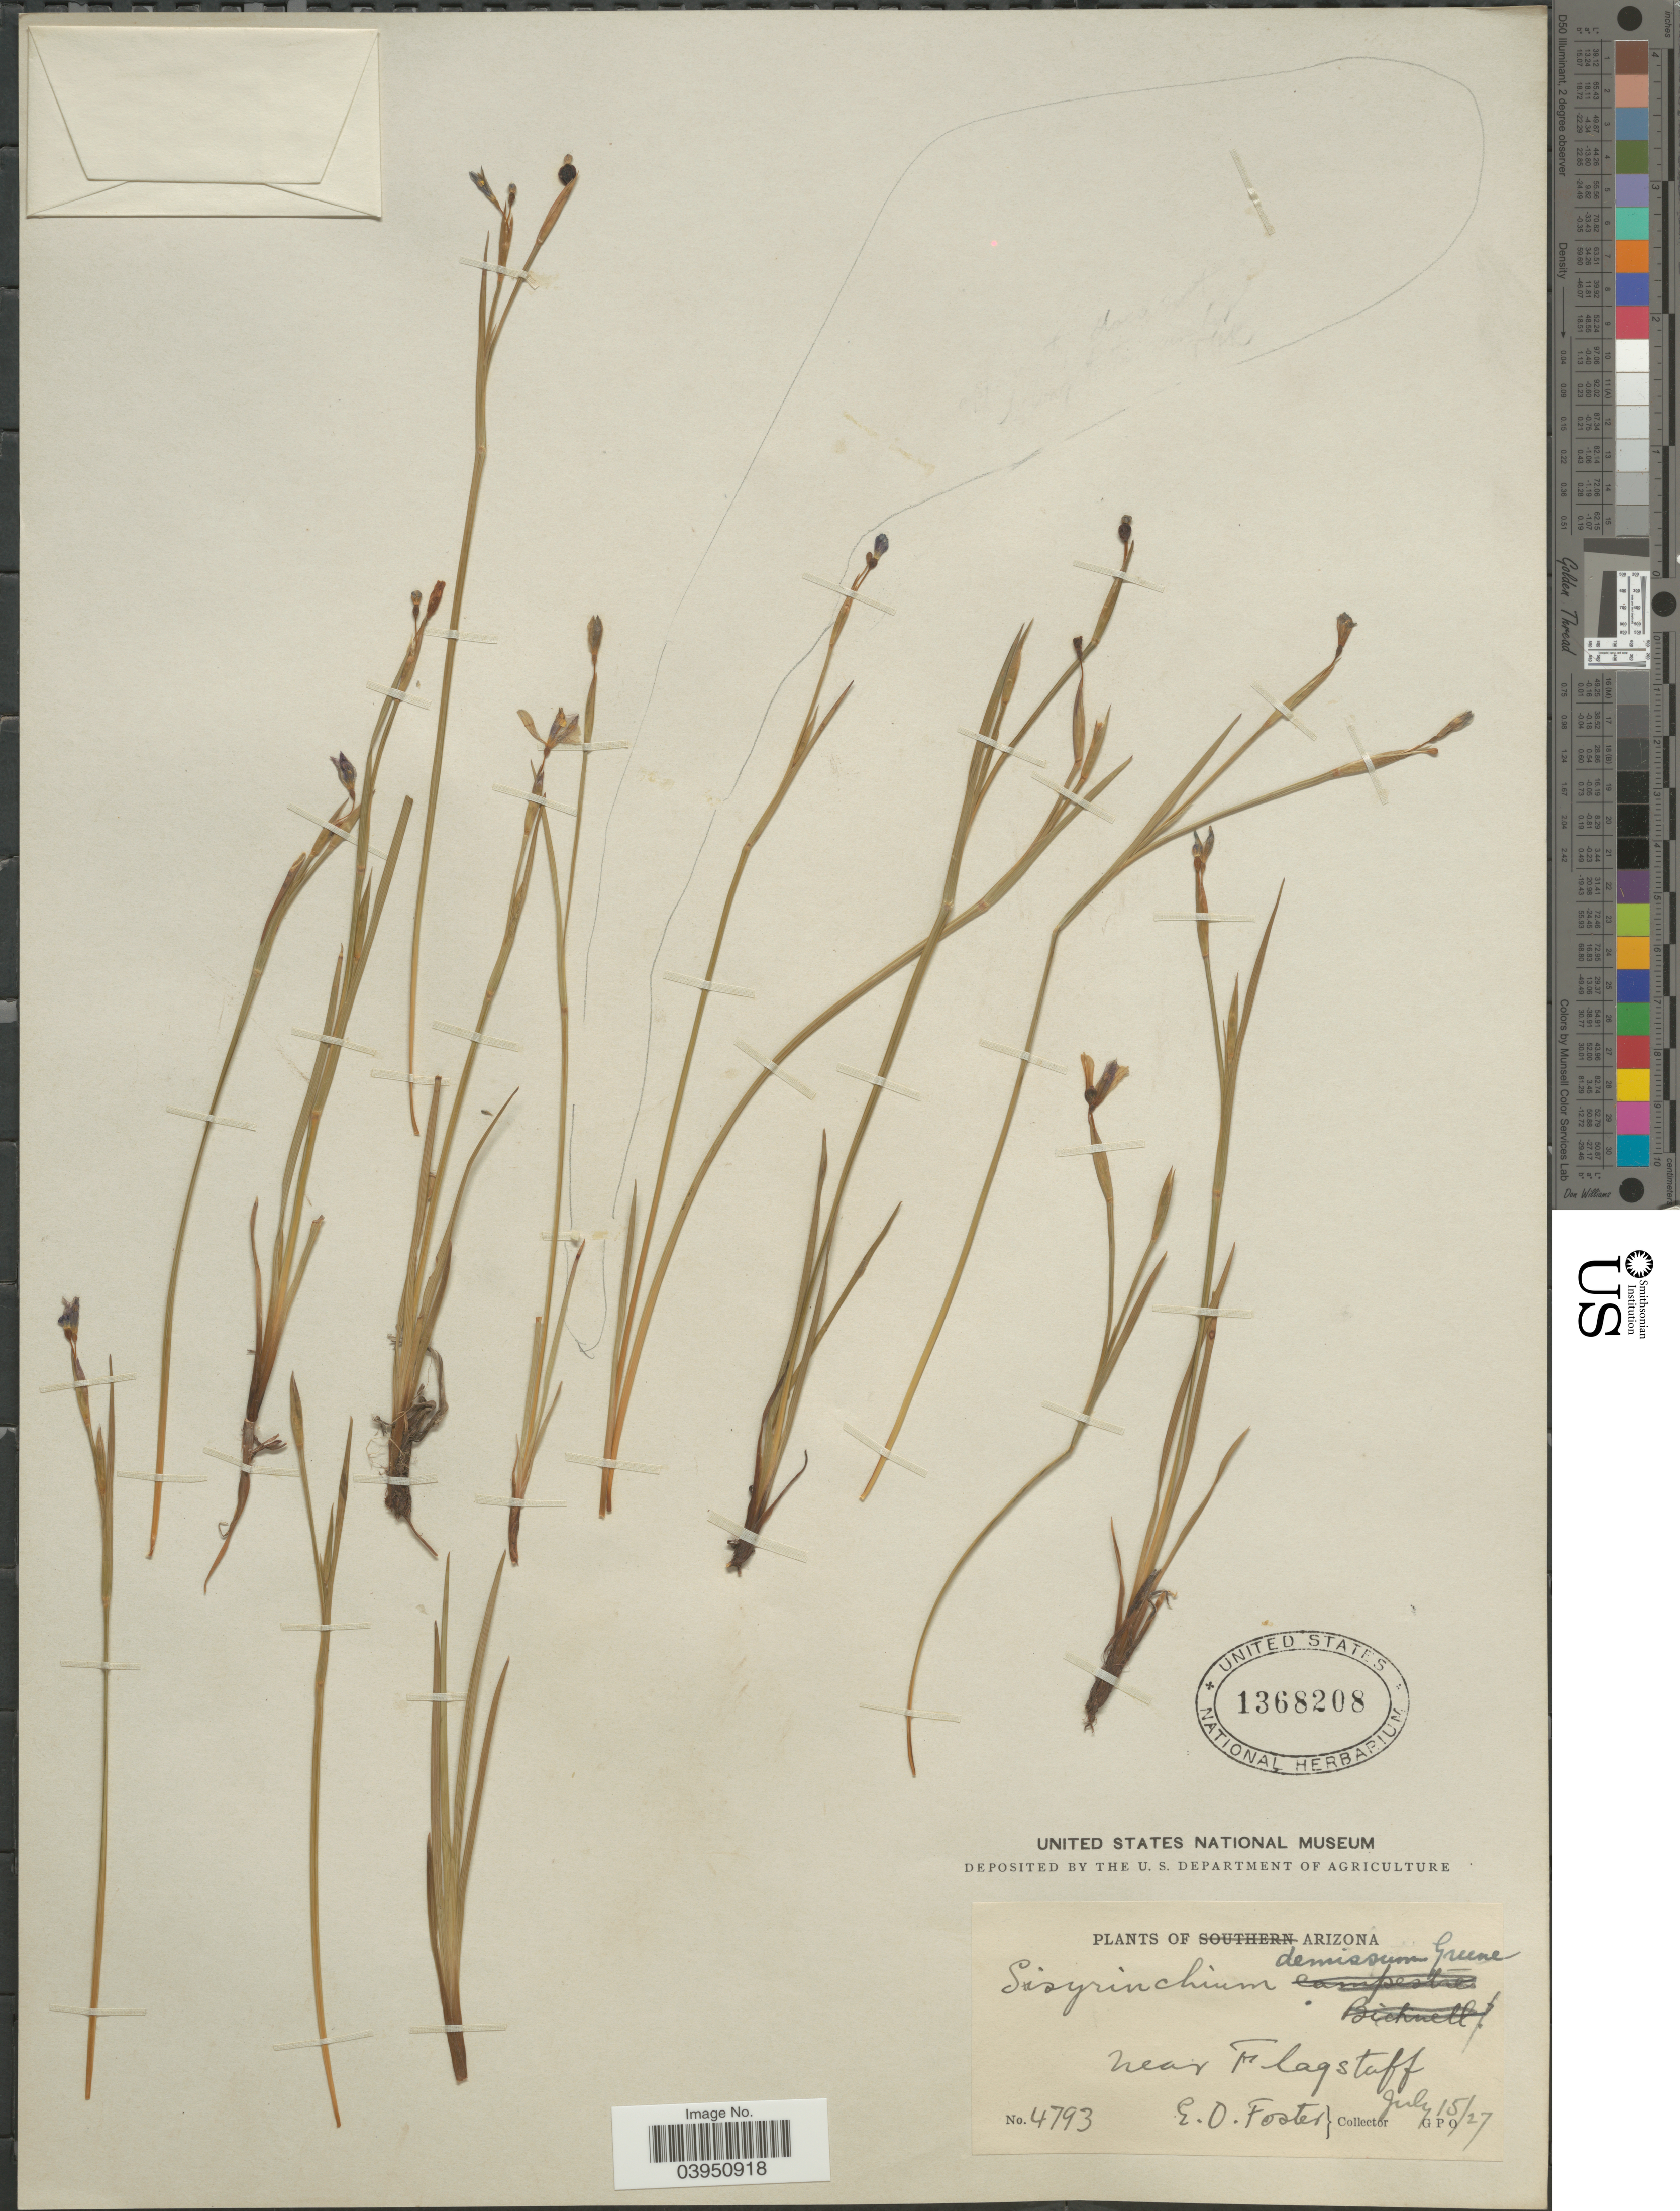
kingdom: Plantae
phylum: Tracheophyta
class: Liliopsida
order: Asparagales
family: Iridaceae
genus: Sisyrinchium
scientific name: Sisyrinchium demissum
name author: Greene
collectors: E. Foster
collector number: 4793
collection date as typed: Transcribed d/m/y: 15/7/27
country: United States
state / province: Arizona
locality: Near Flagstaff.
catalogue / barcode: US 1368208